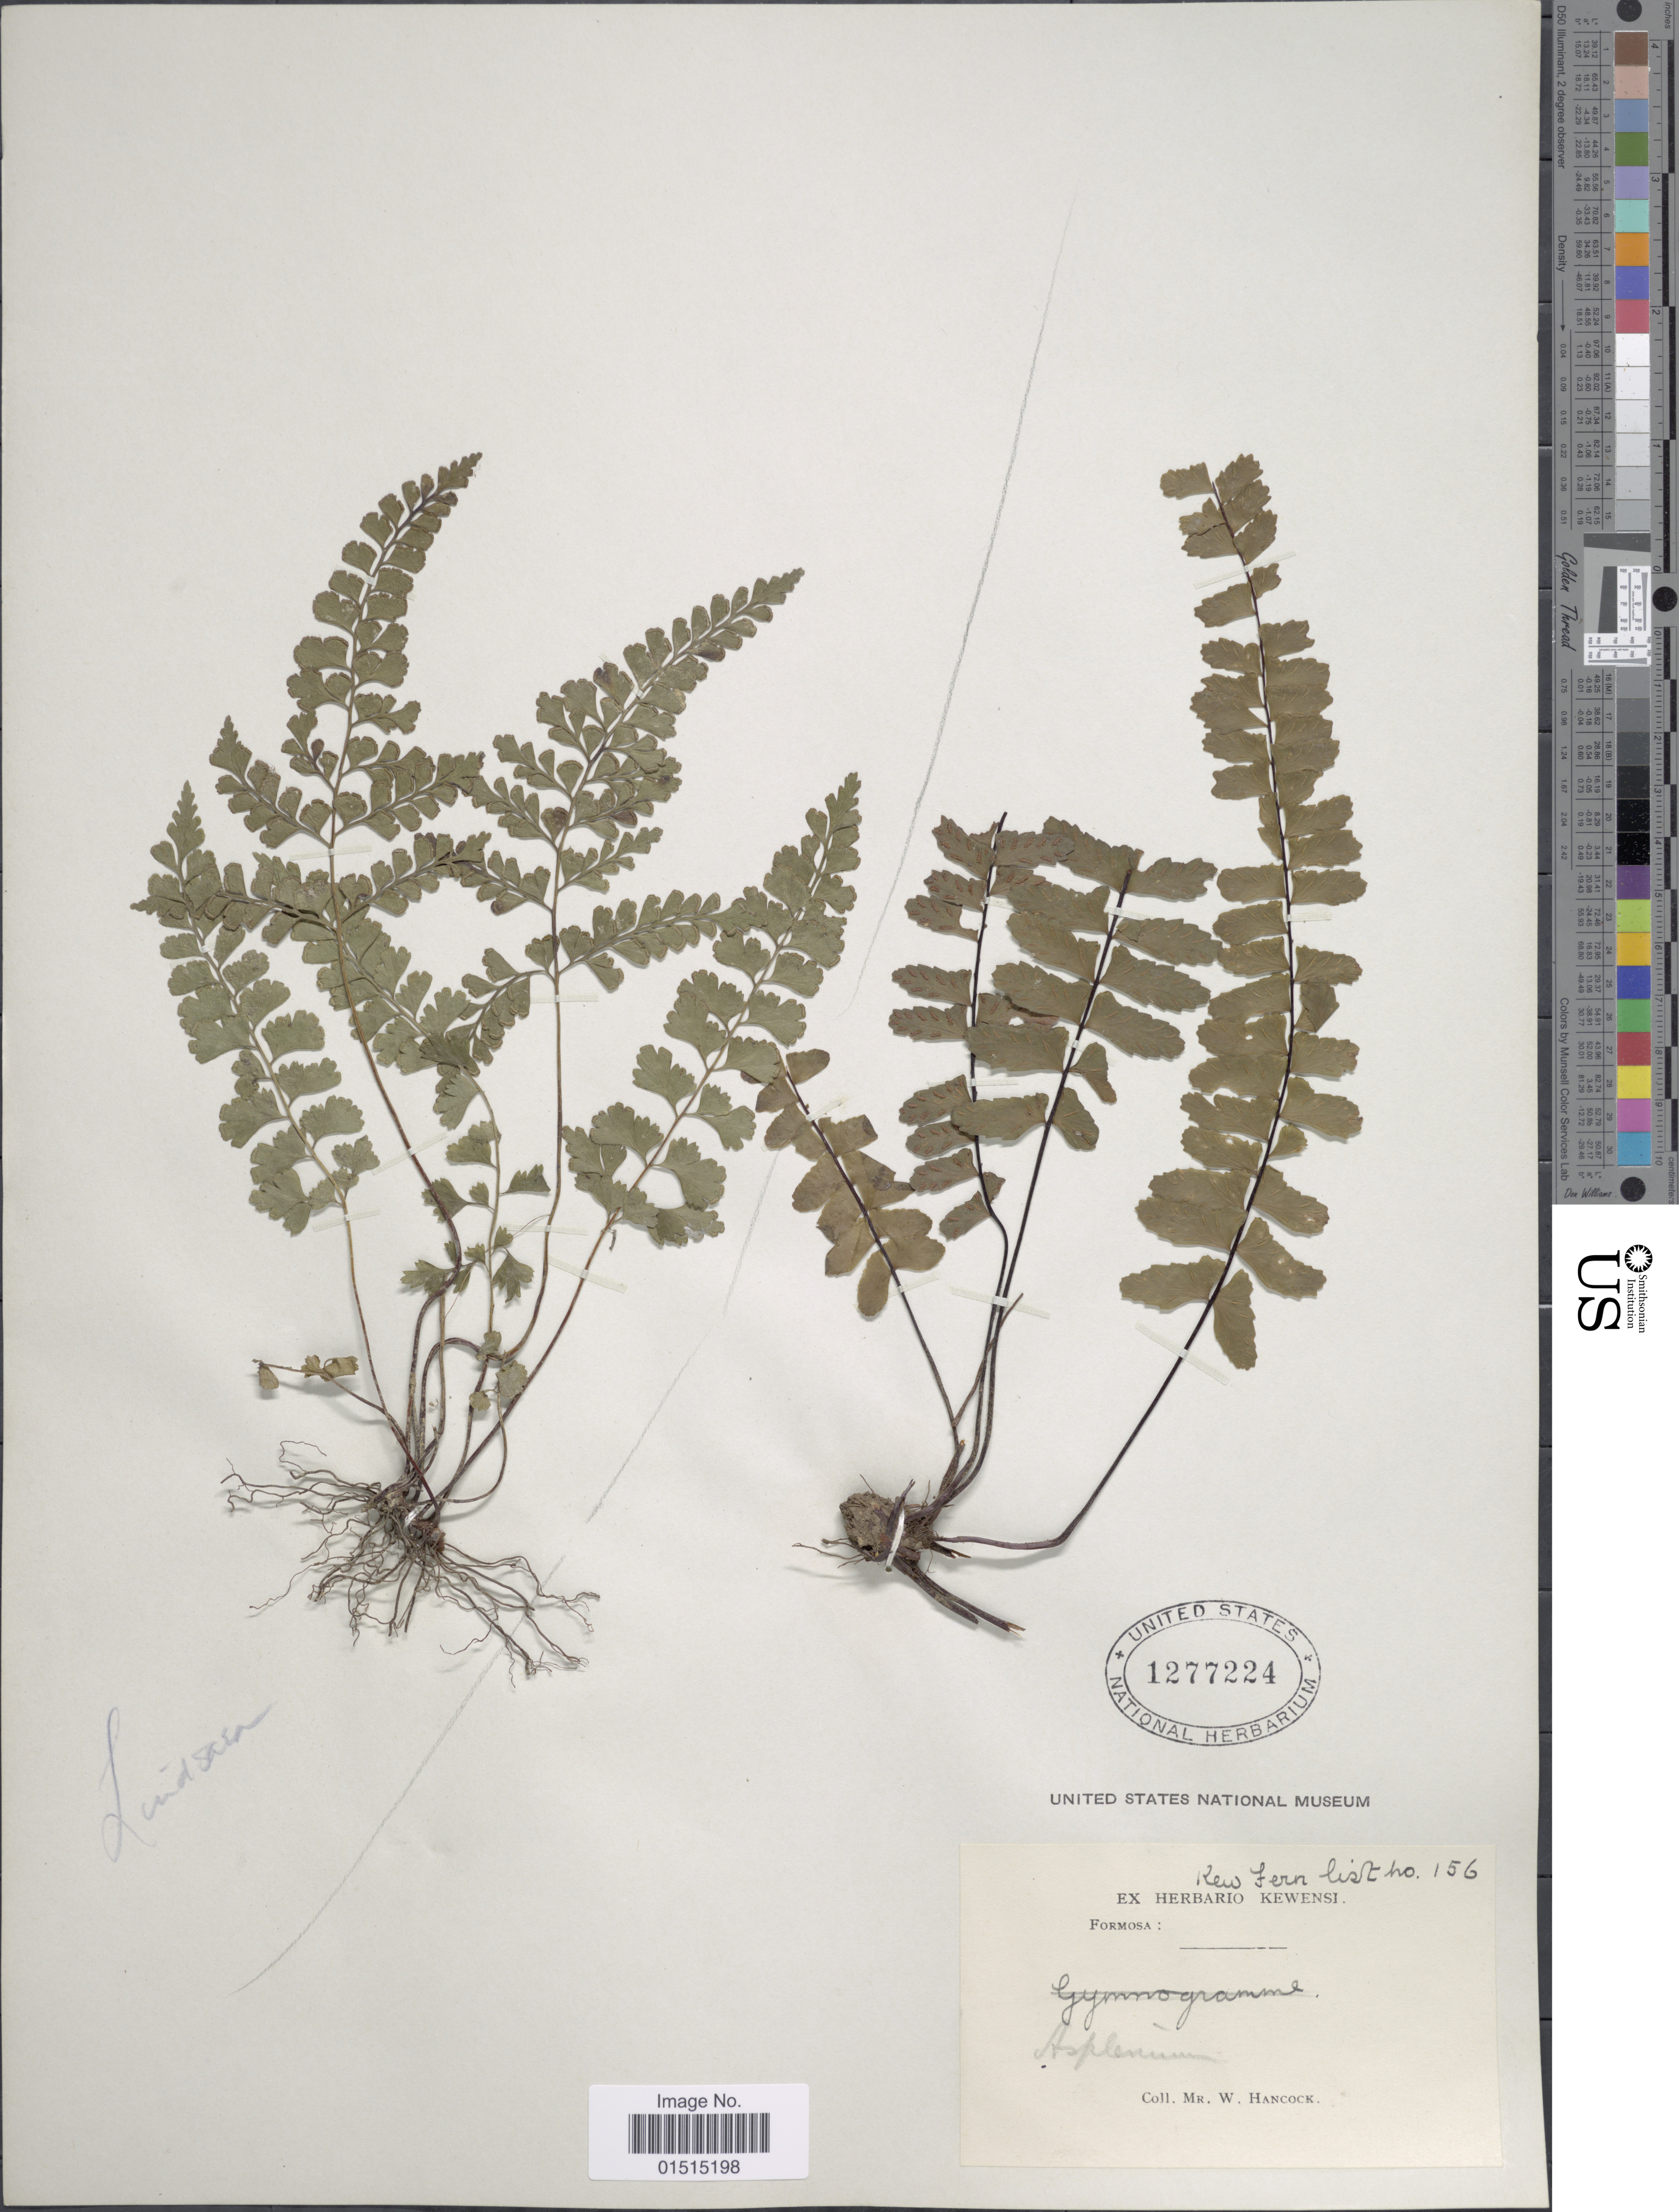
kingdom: Plantae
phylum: Tracheophyta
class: Polypodiopsida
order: Polypodiales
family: Aspleniaceae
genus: Asplenium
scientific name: Asplenium normale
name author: D. Don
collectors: W. Hancock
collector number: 156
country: Taiwan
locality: Formosa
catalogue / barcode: US 1277224